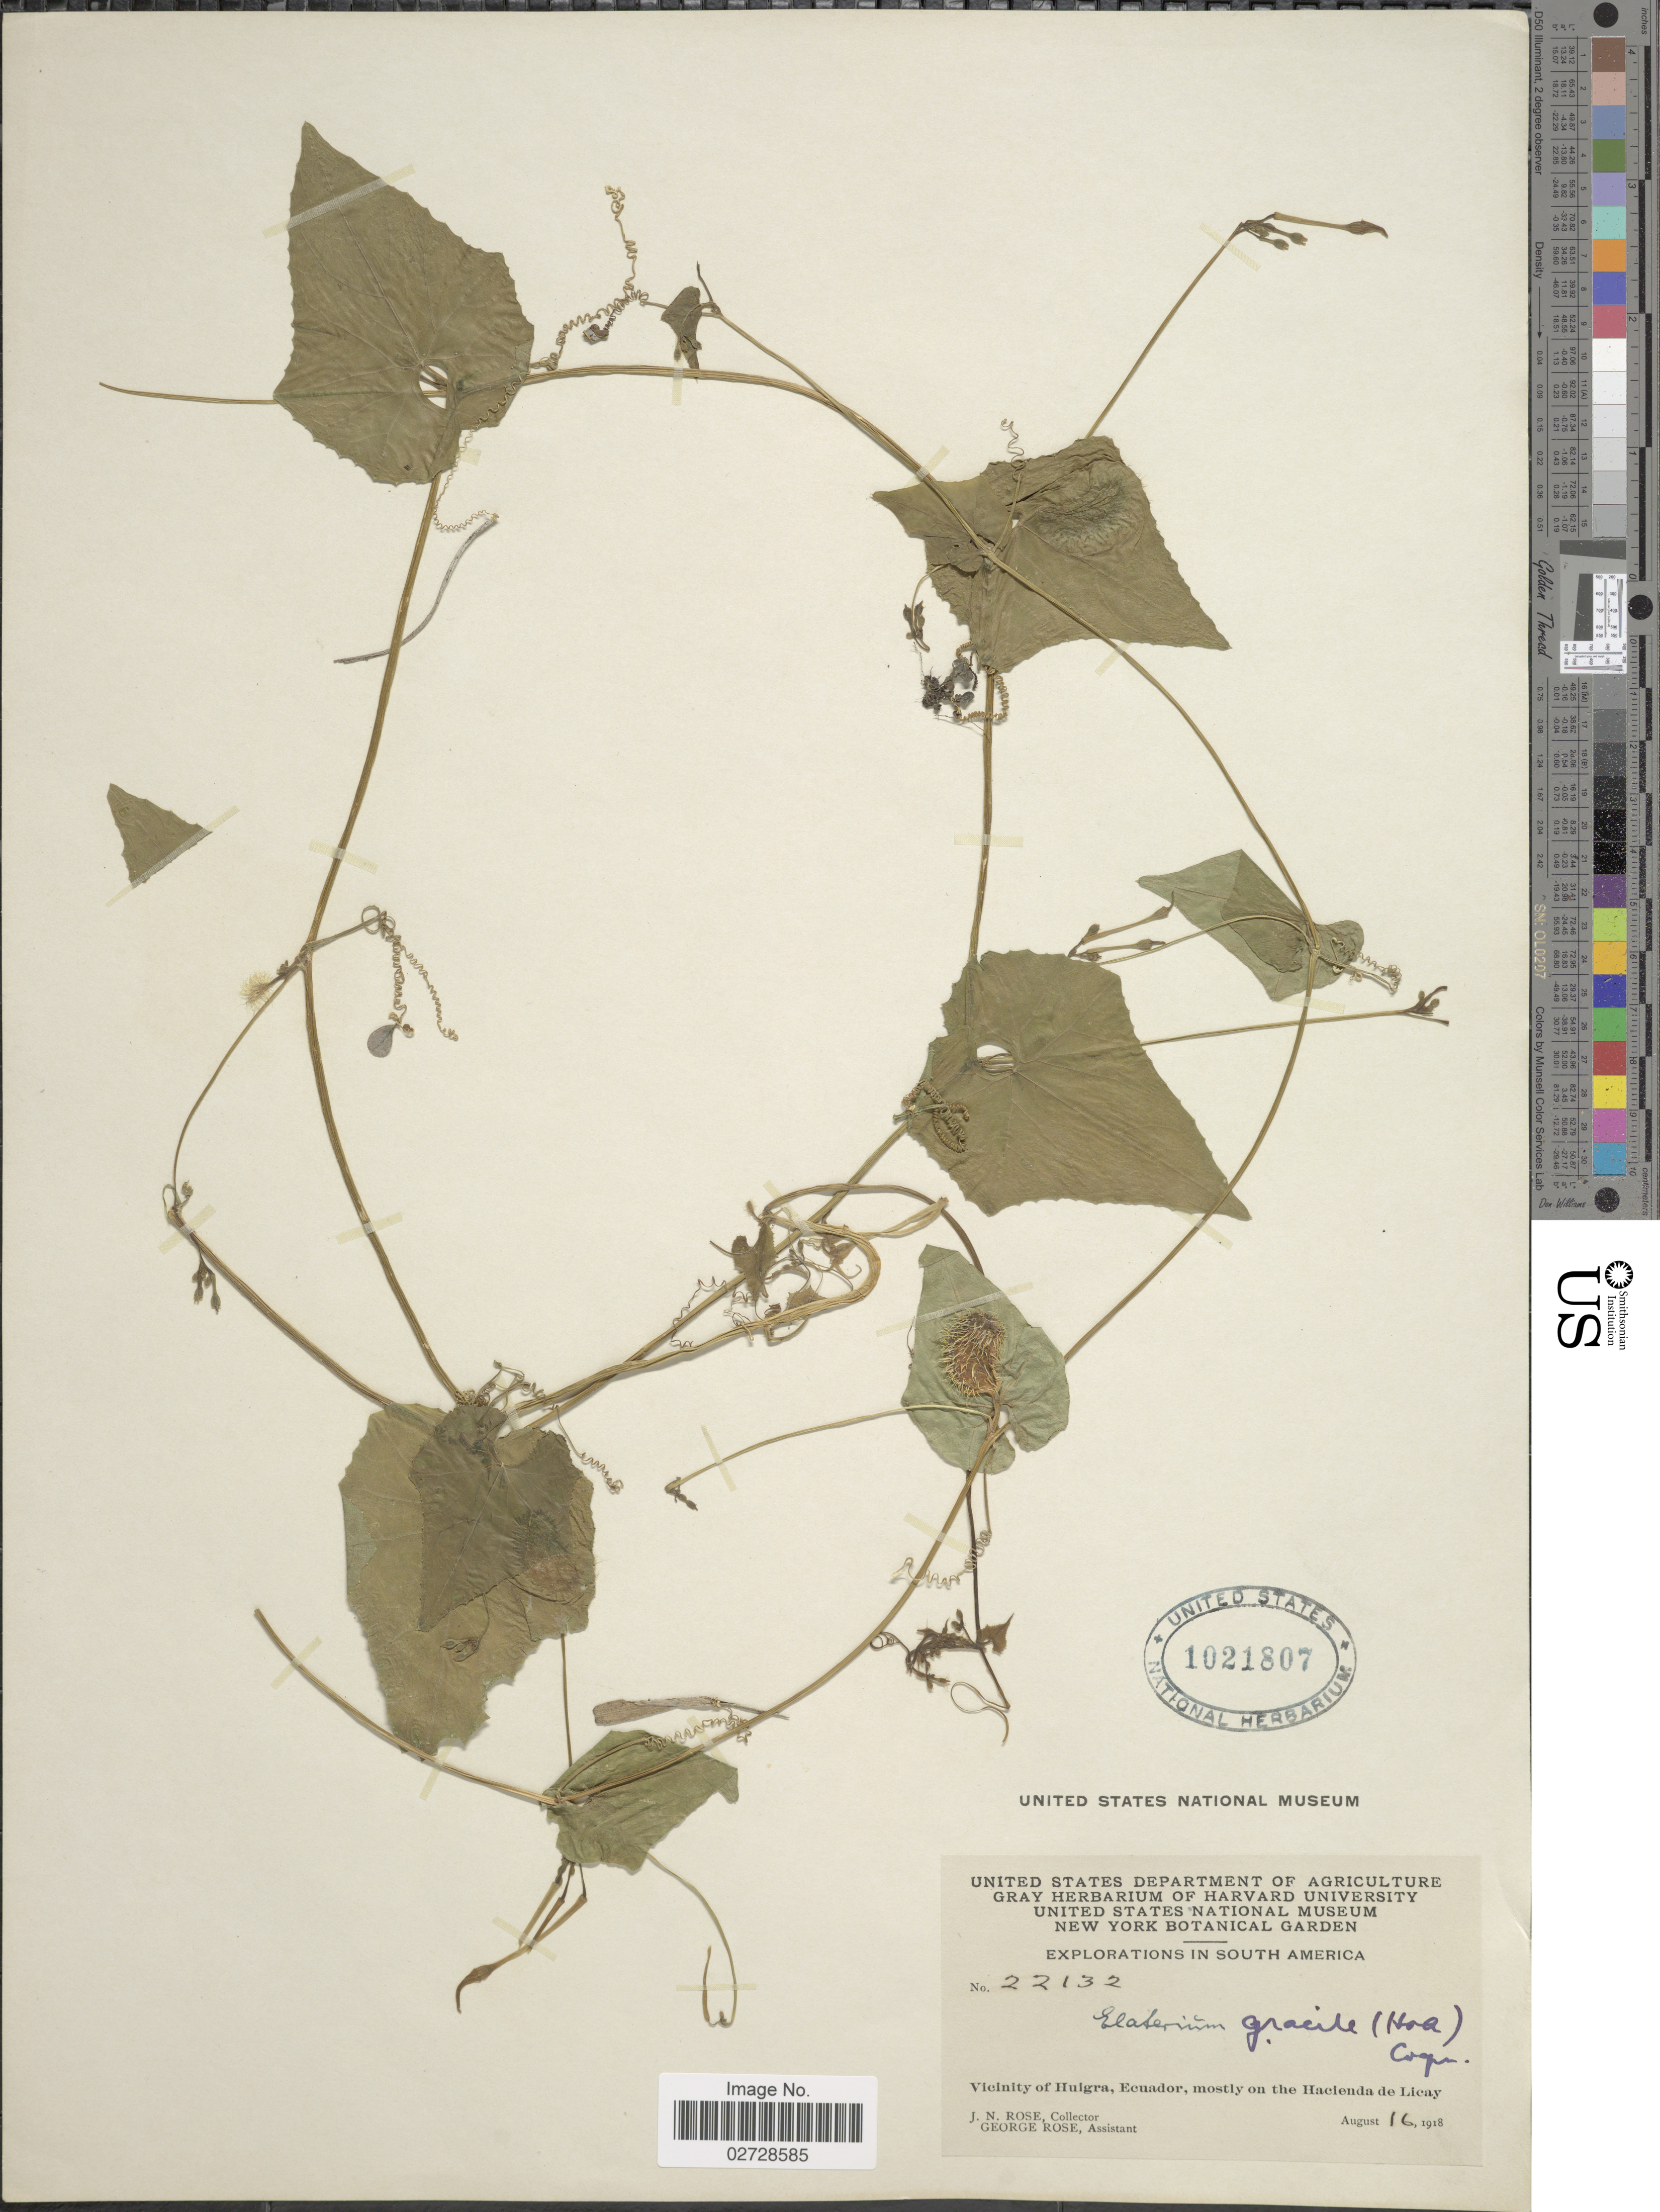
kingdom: Plantae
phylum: Tracheophyta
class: Magnoliopsida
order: Cucurbitales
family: Cucurbitaceae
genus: Cyclanthera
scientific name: Cyclanthera carthagenensis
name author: (Jacq.) H. Schaef. & S.S. Renner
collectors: J. N. Rose & G. Rose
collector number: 22132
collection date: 1918-08-16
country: Ecuador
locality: Vicinity of Huigra, mostly on the Hacienda de Licay.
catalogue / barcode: US 1021807